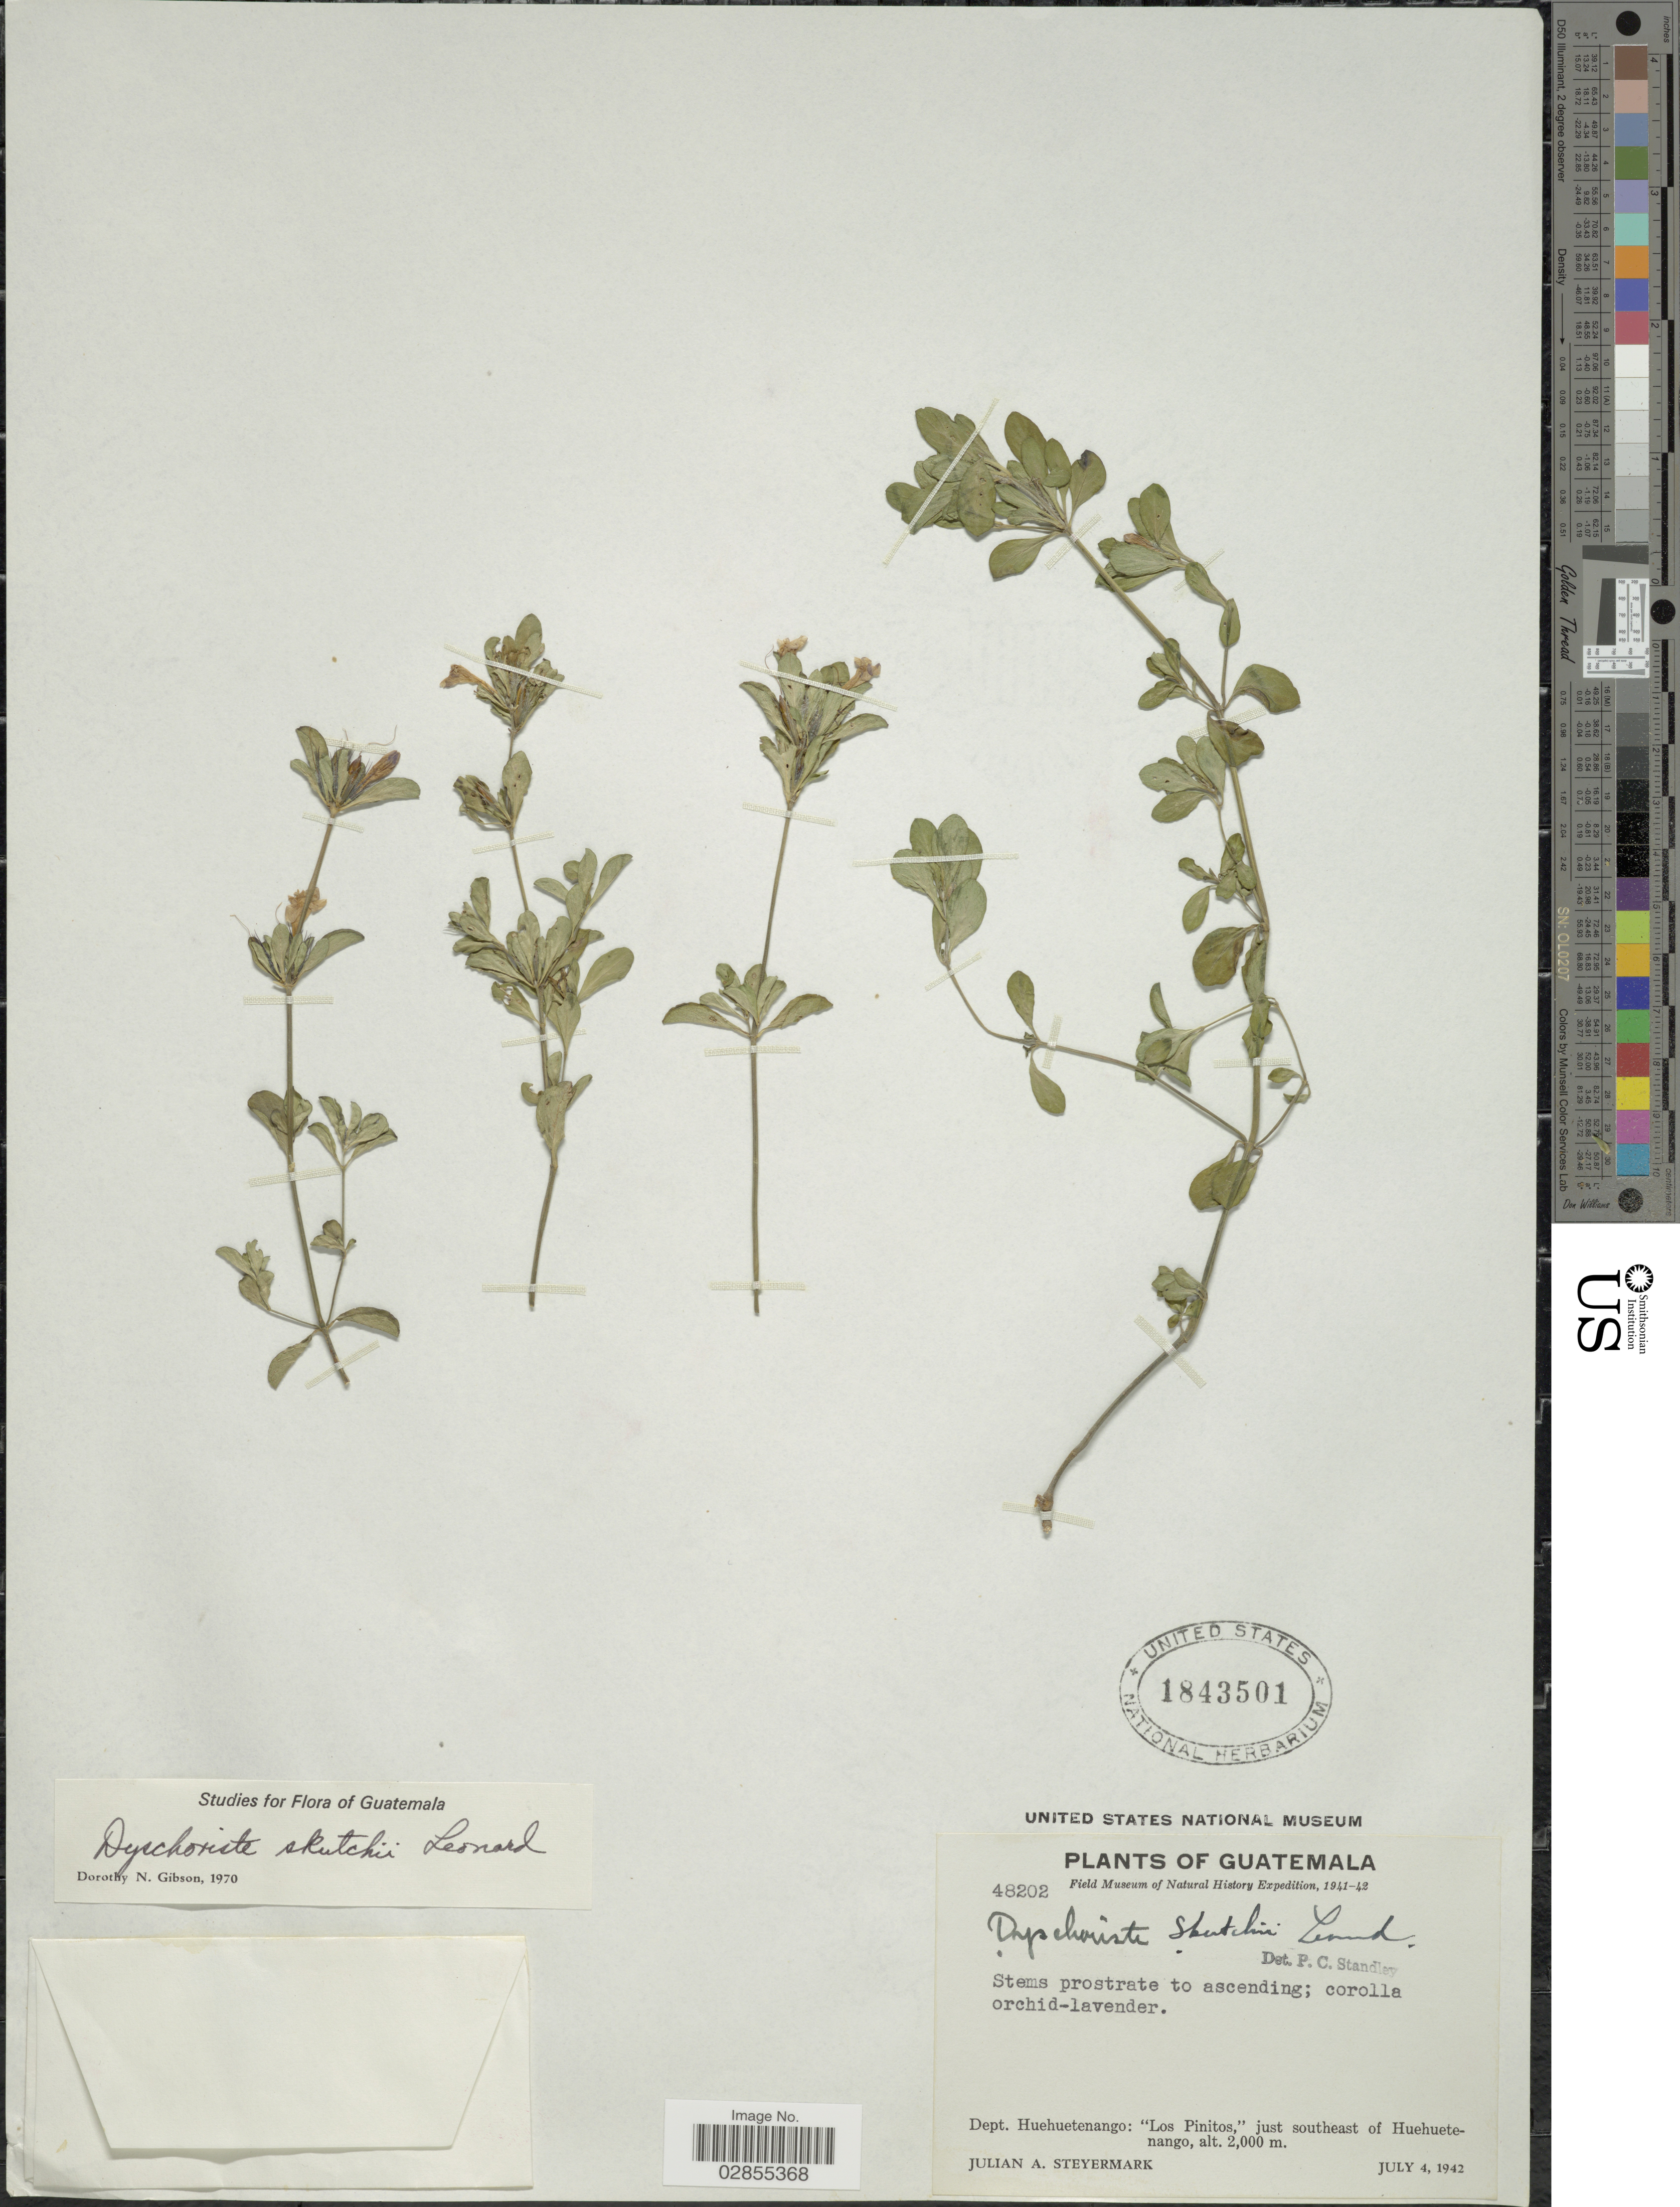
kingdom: Plantae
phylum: Tracheophyta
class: Magnoliopsida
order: Lamiales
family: Acanthaceae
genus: Dyschoriste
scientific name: Dyschoriste capitata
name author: (Oerst.) Kuntze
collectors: J. Steyermark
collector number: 48202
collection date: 1942-07-04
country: Guatemala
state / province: Huehuetenango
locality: Dept. Huehuetenango, 'Los Pinitos,' just southeast of Huehuetenango.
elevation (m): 2000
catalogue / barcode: US 1843501